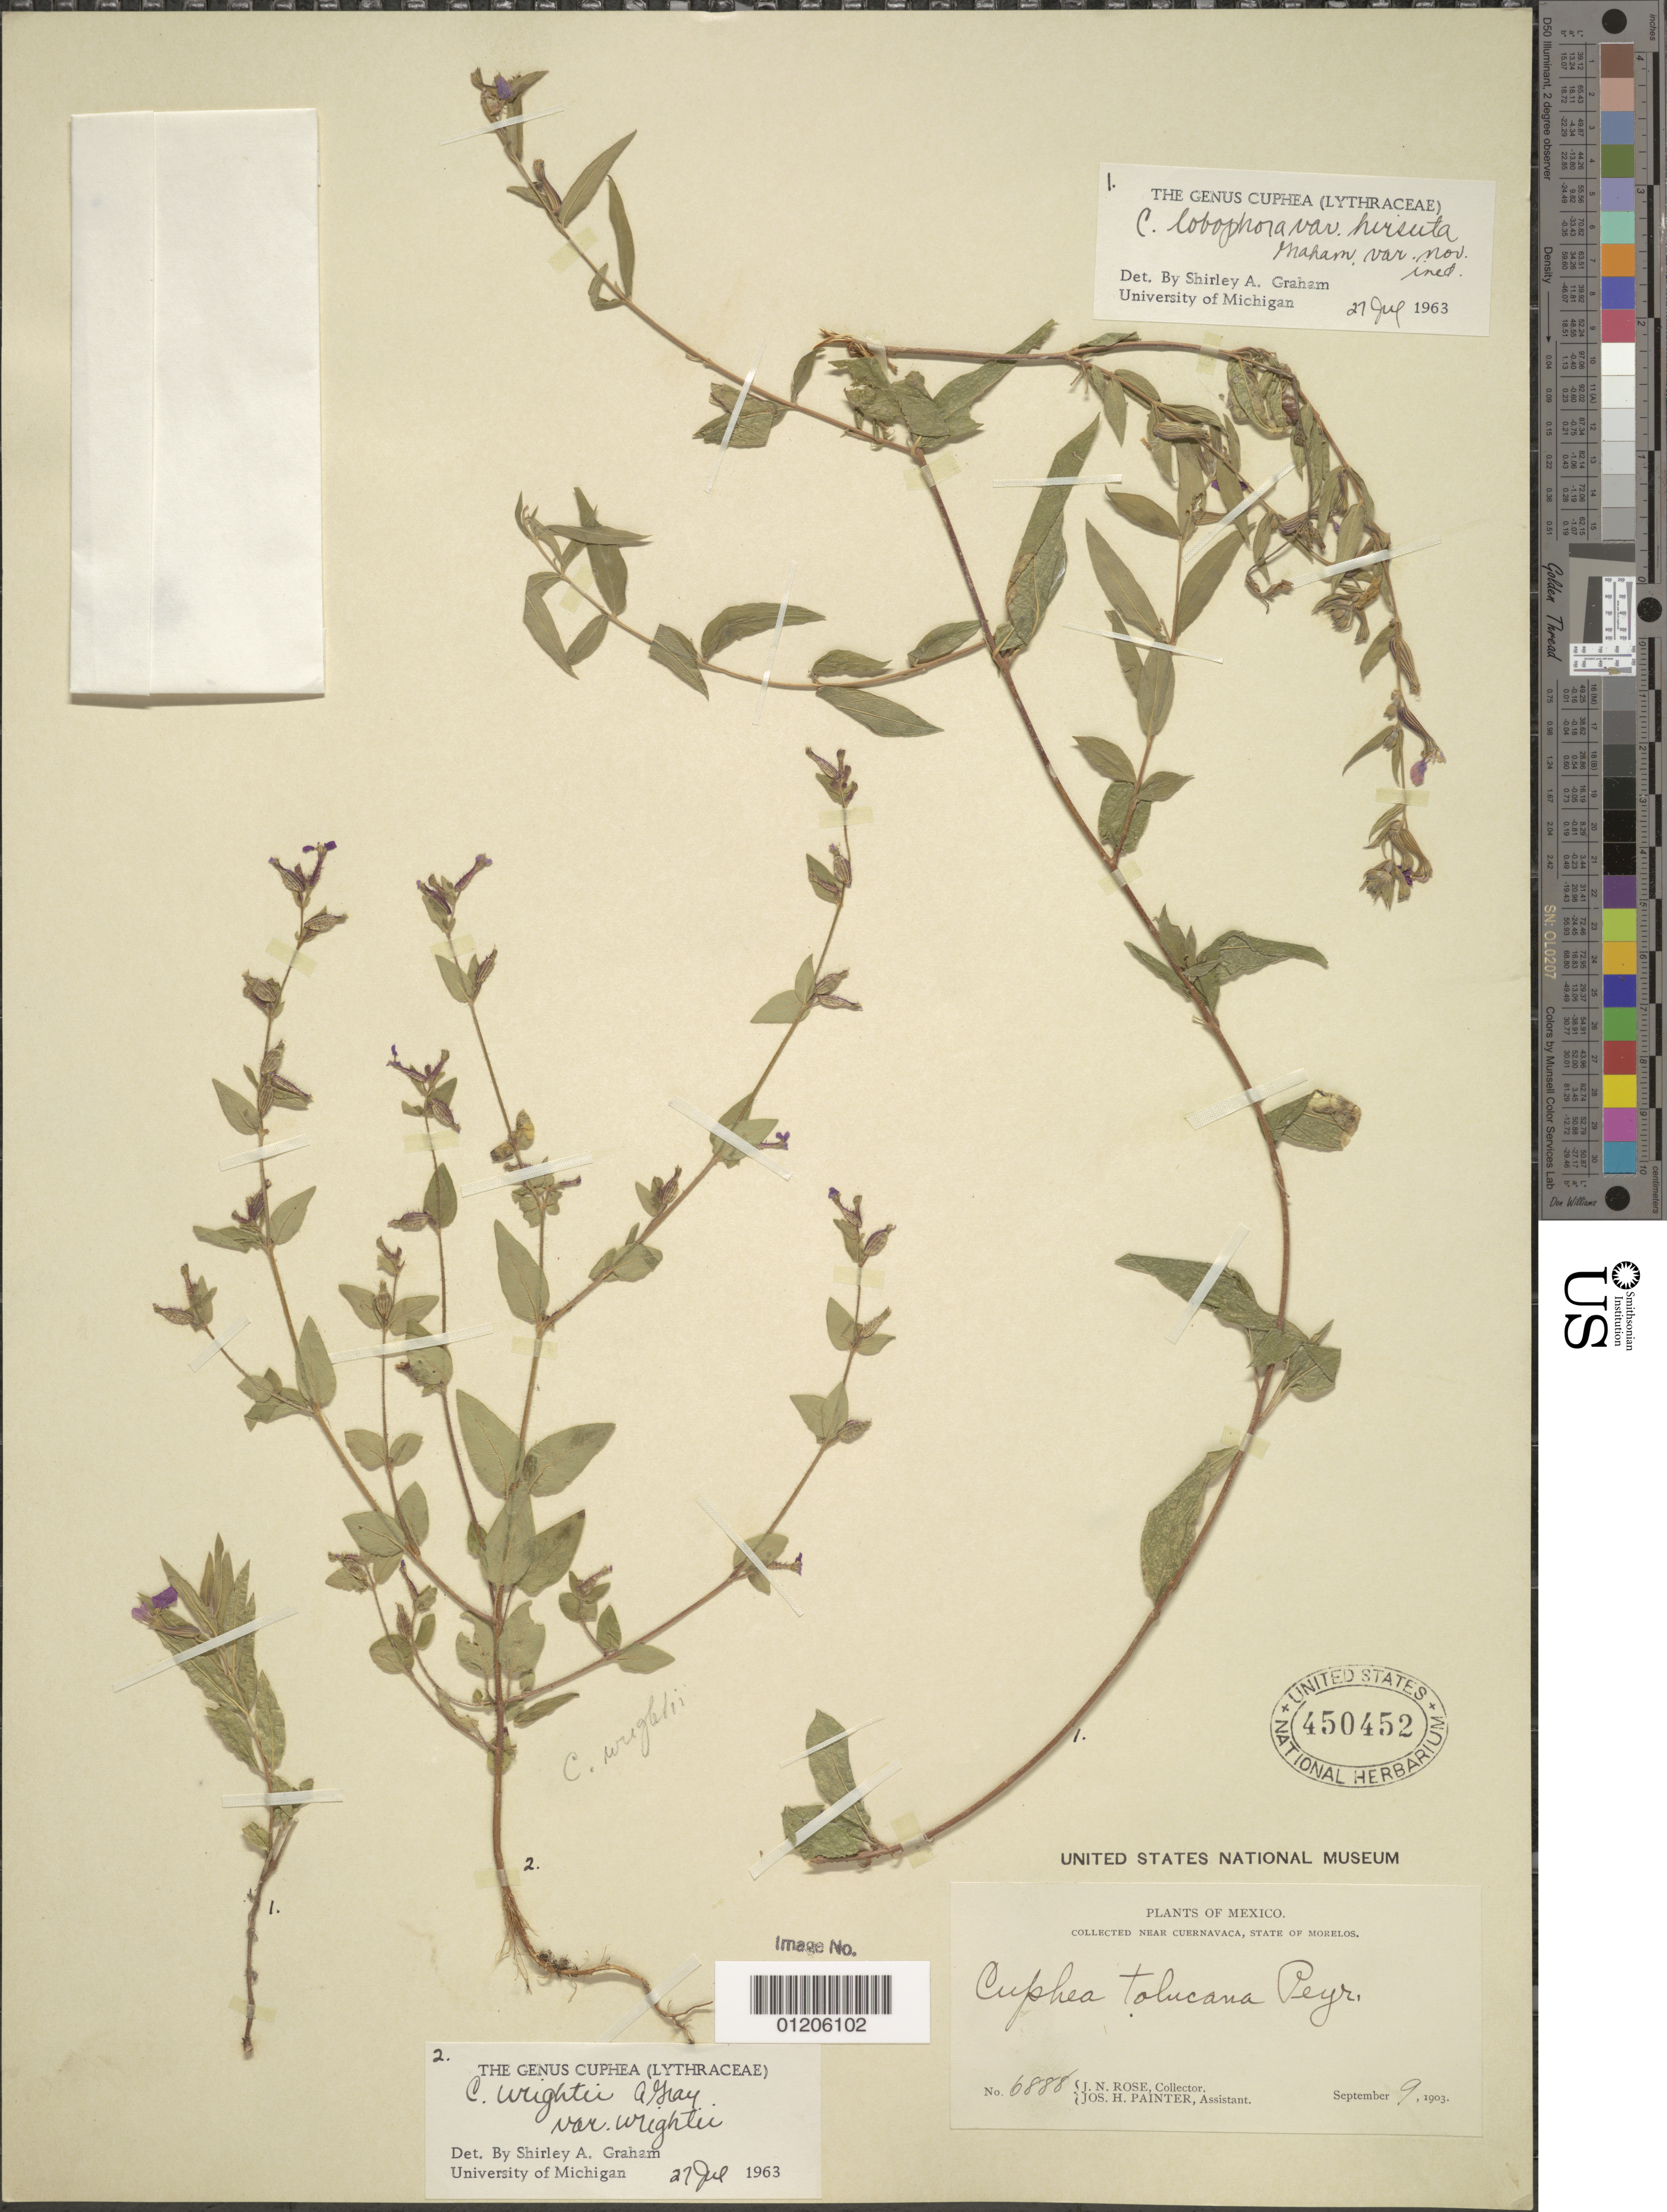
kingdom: Plantae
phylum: Tracheophyta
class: Magnoliopsida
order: Myrtales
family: Lythraceae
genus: Cuphea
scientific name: Cuphea lobophora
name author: Koehne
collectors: J. N. Rose & J. H. Painter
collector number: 6888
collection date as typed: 09 Sep 1903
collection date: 1903-09-09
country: Mexico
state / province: Morelos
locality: Near Cuernavaca.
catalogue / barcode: US 450452